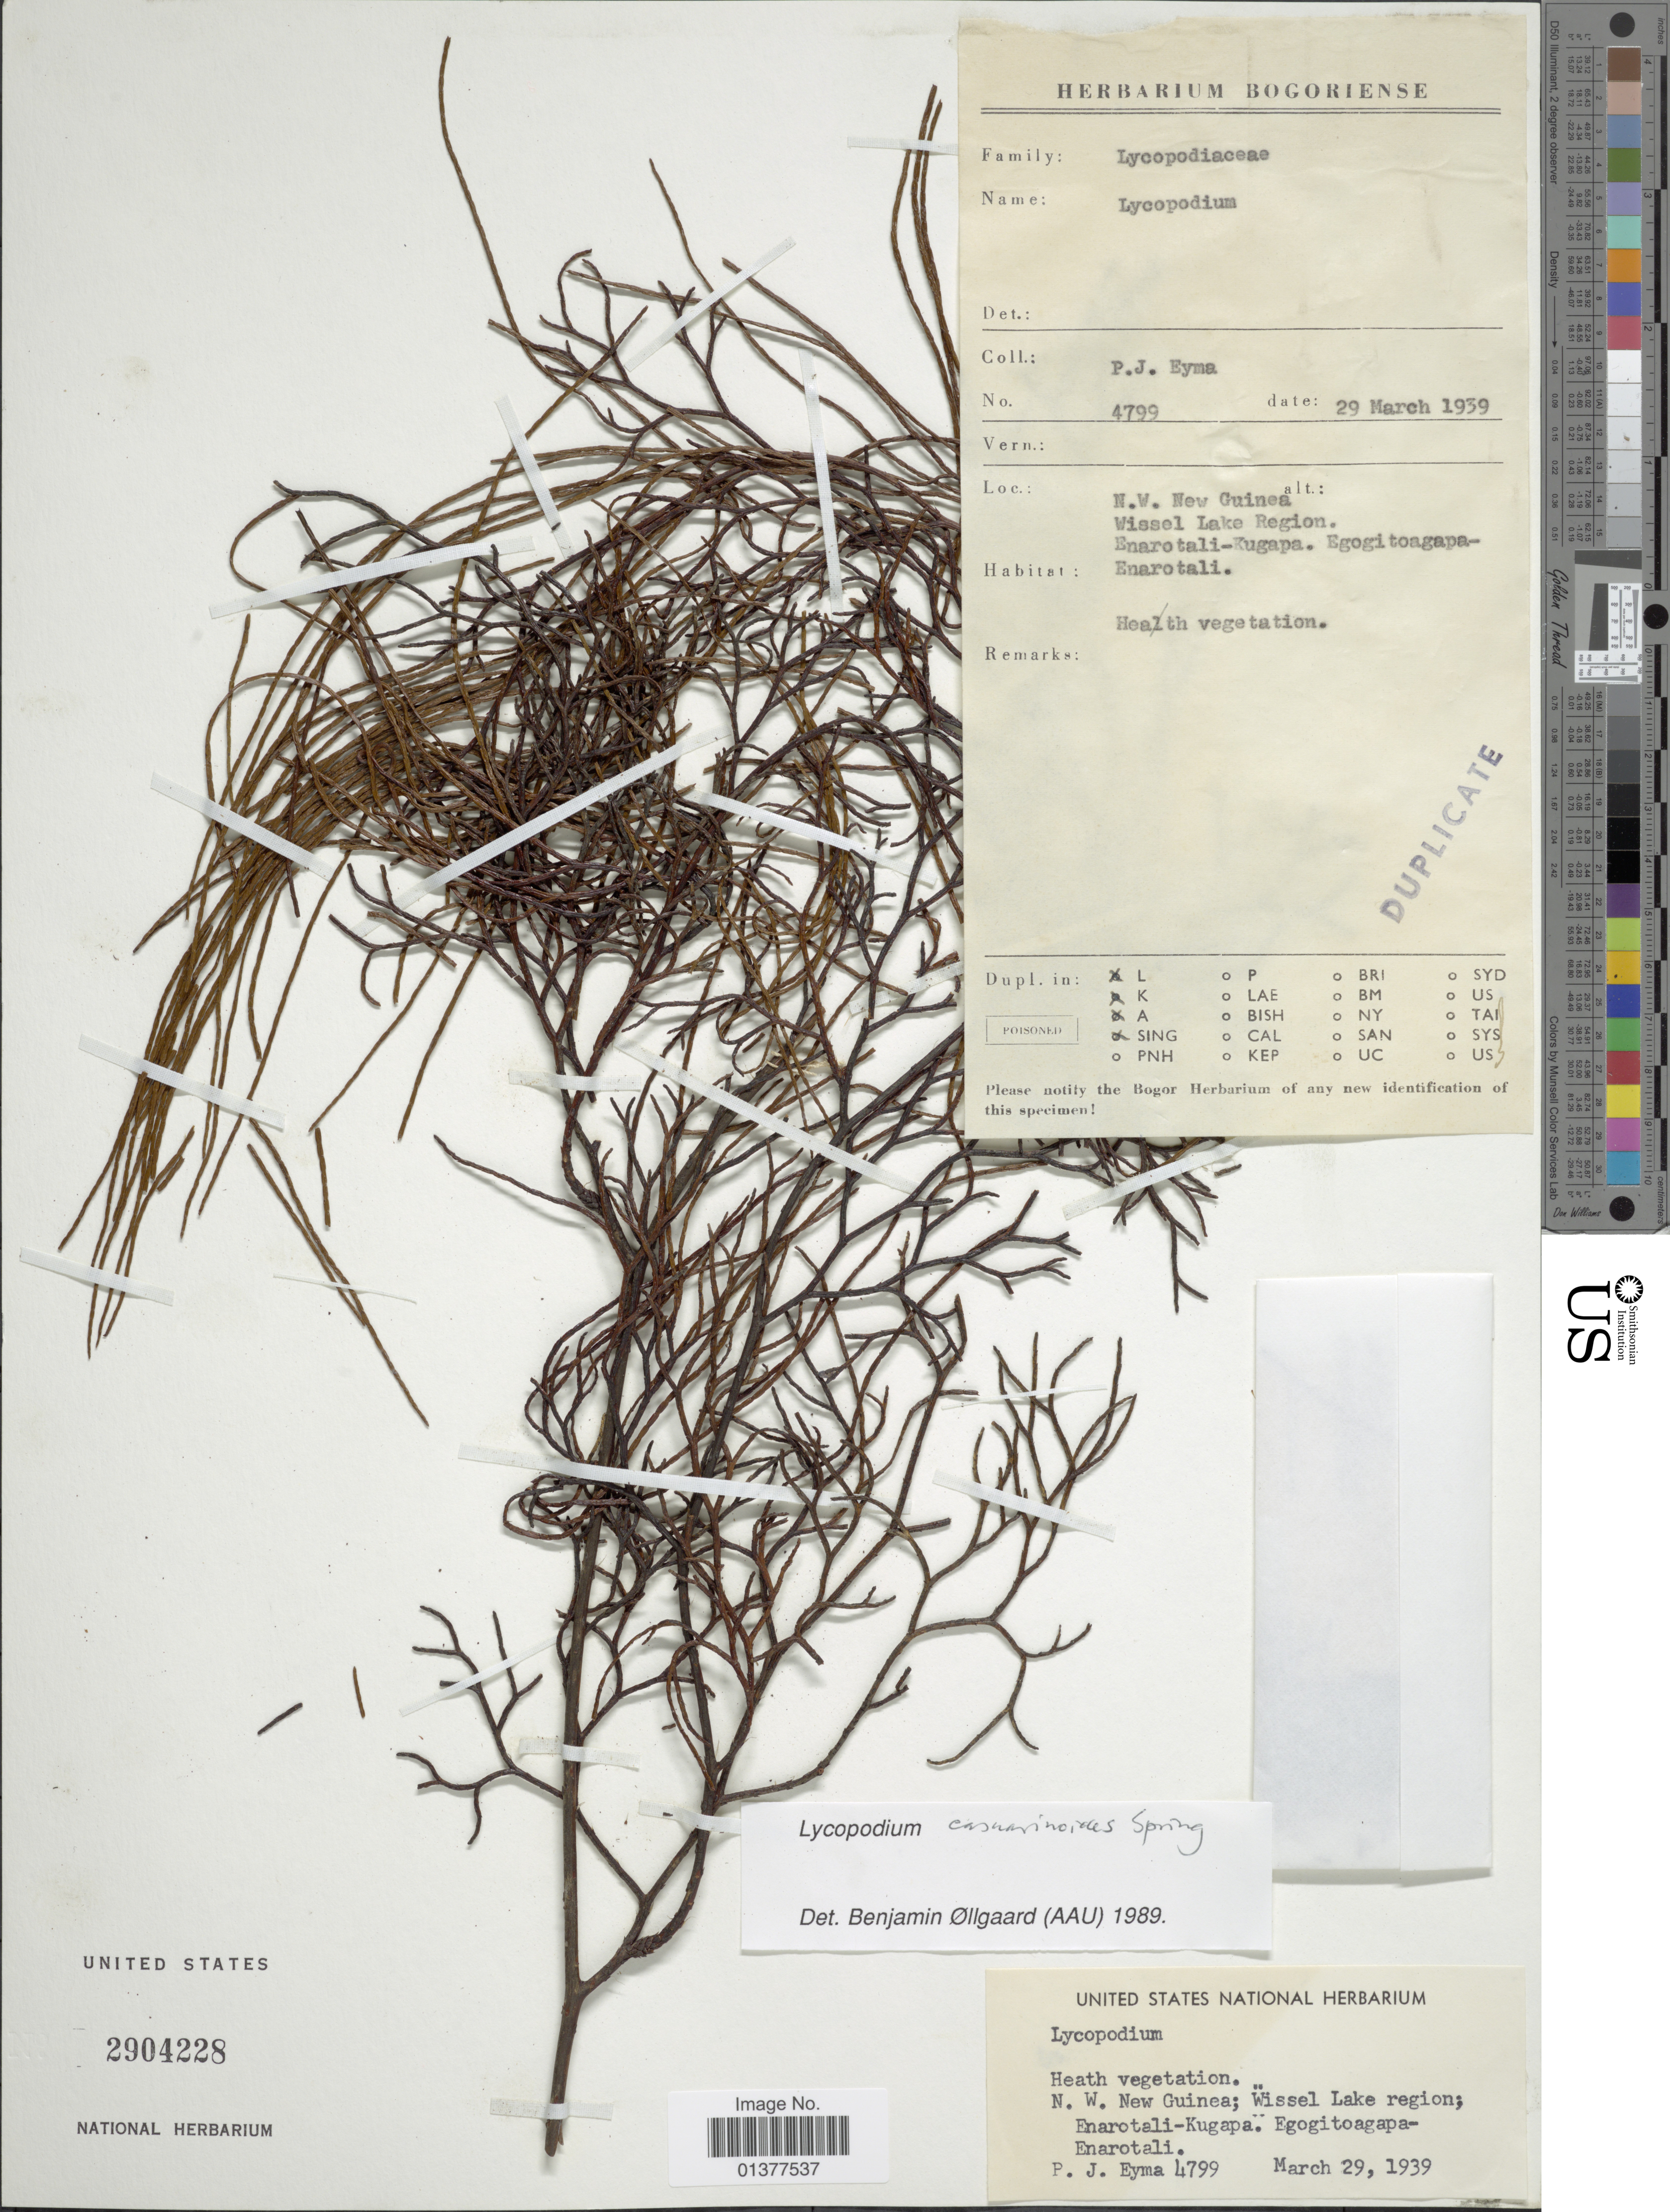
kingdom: Plantae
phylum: Tracheophyta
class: Lycopodiopsida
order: Lycopodiales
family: Lycopodiaceae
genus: Lycopodiastrum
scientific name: Lycopodiastrum casuarinoides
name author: (Spring) Holub ex R.D. Dixit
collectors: P. J. Eyma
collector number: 4799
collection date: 1939-03-29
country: Indonesia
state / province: Papua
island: New Guinea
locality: N.W. New Guinea; Wissel Lake Region; Enarotali-Kugapa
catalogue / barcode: US 2904228